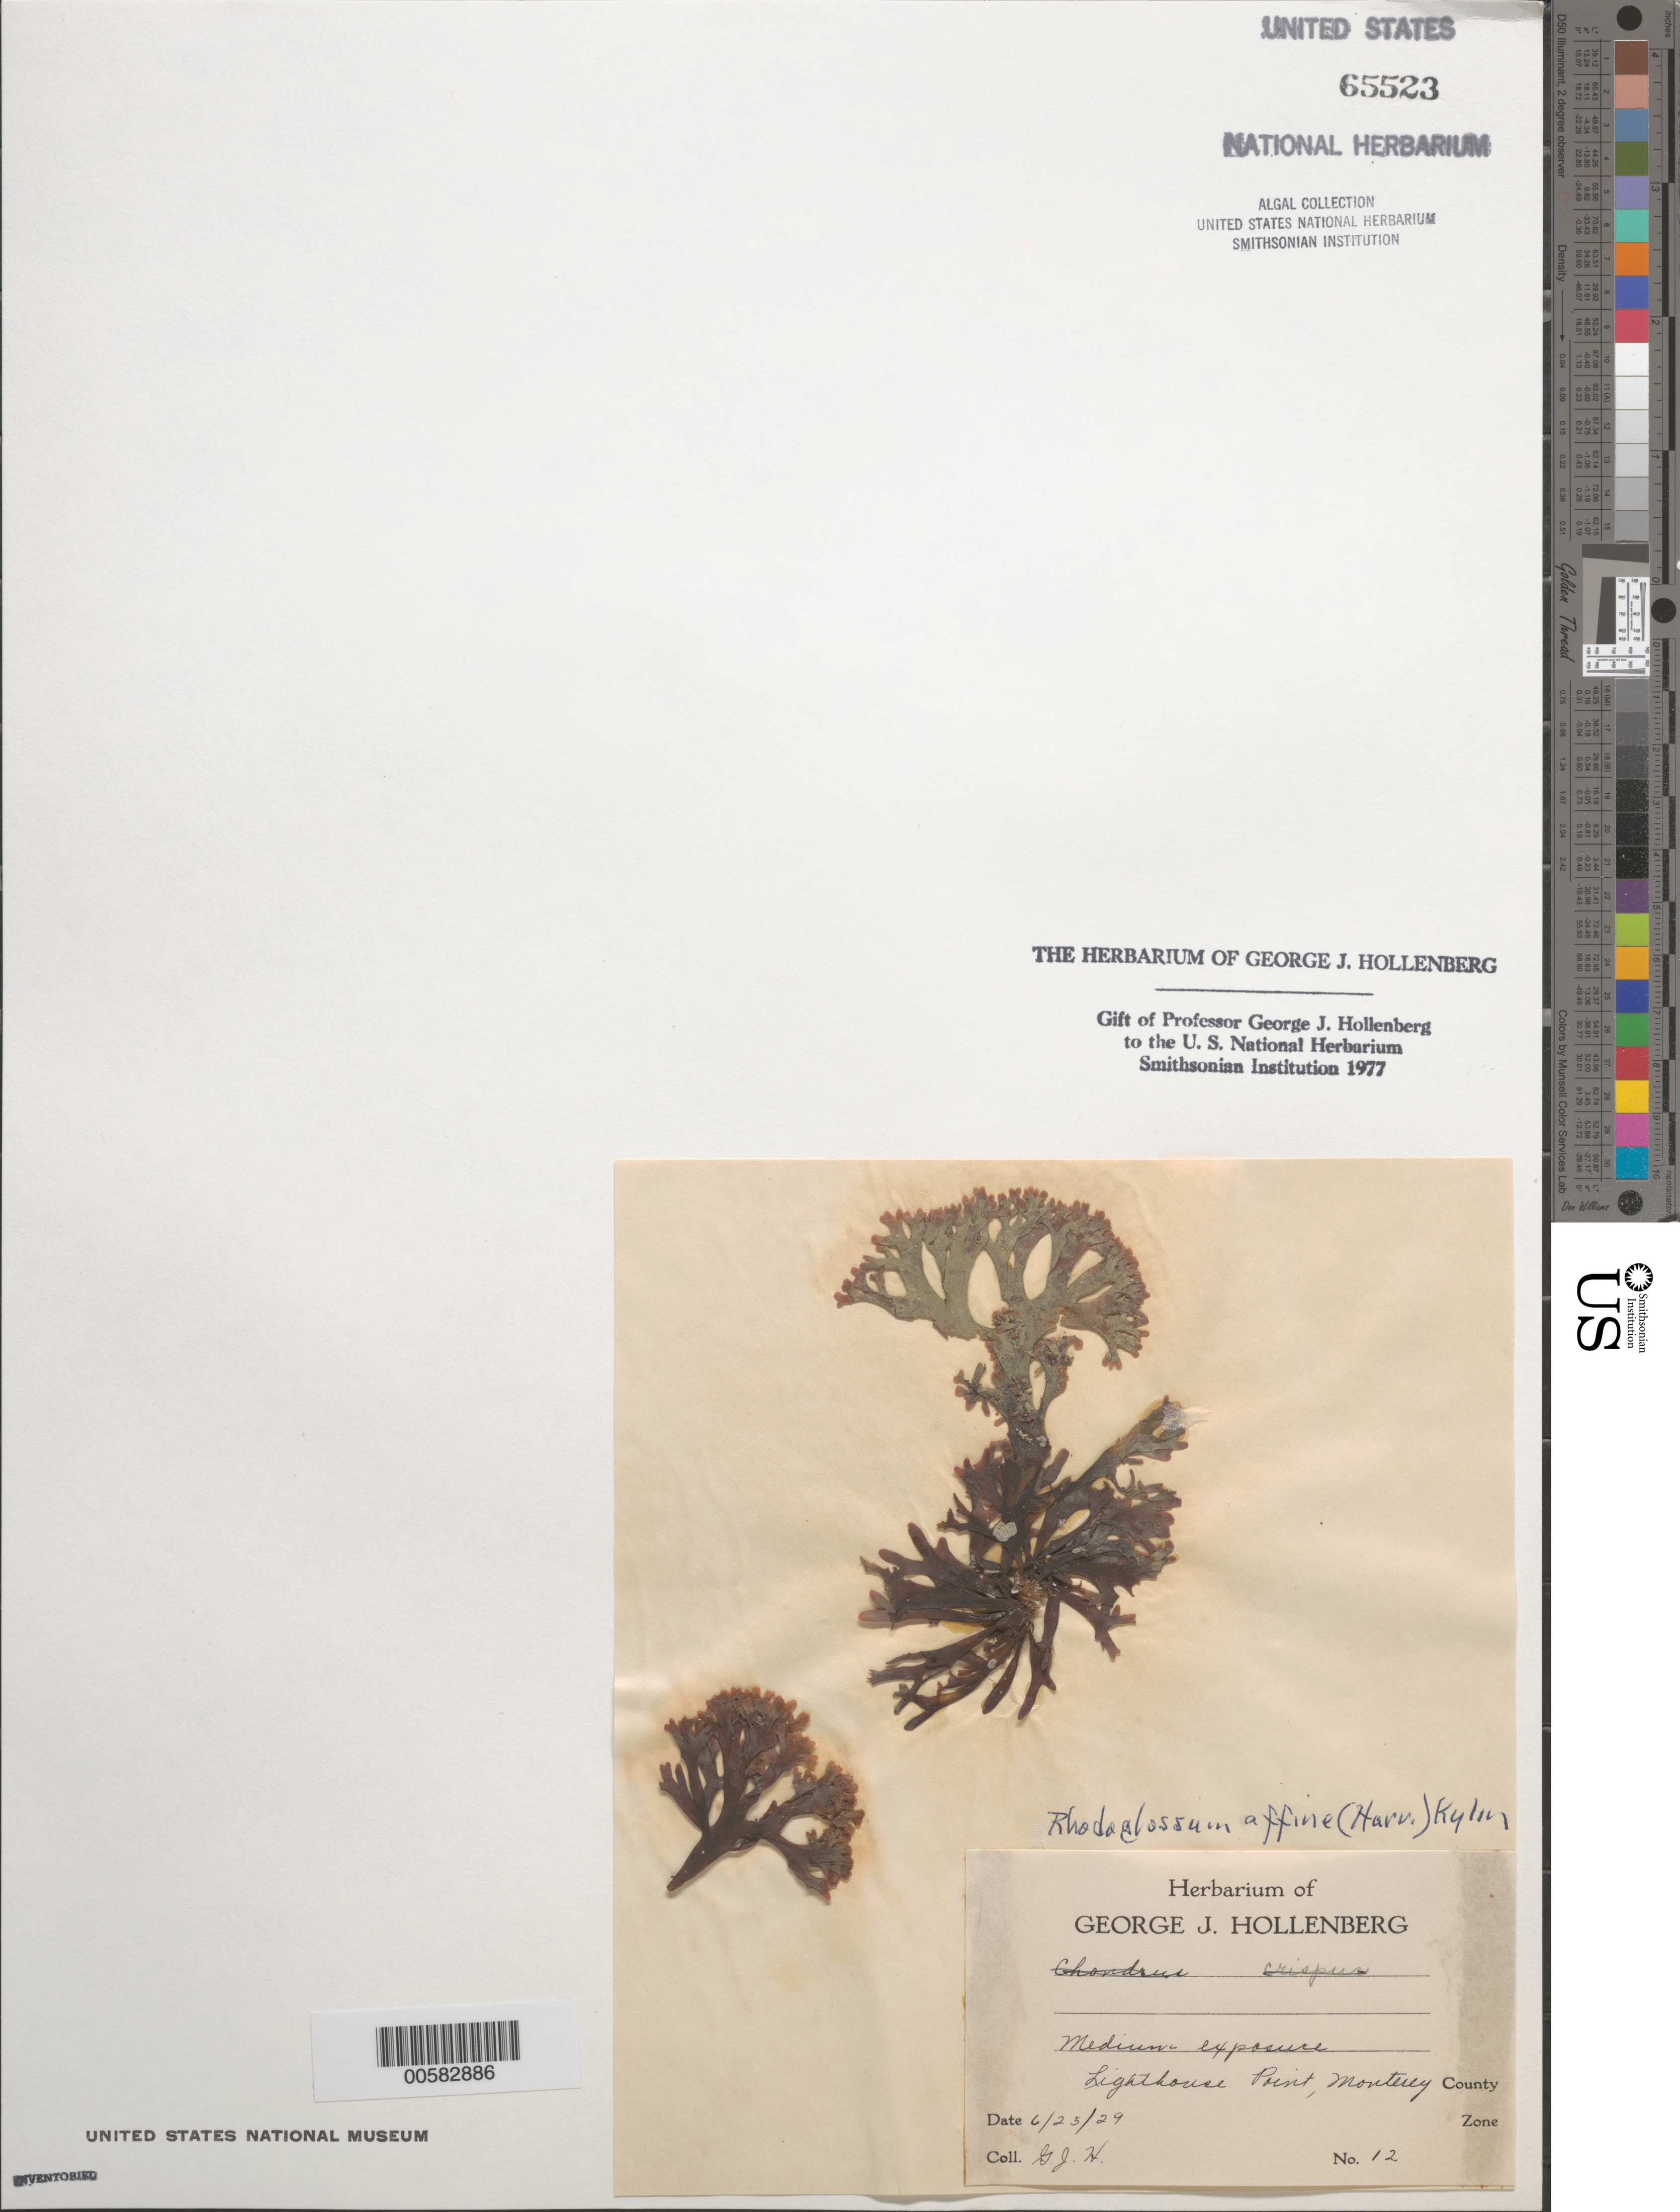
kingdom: Plantae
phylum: Rhodophyta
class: Florideophyceae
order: Gigartinales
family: Gigartinaceae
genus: Mazzaella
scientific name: Mazzaella affinis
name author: (Harvey) Fredericq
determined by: Algae name updating Project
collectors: G. Hollenberg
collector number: GJH 12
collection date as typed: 25 Jun 1929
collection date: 1929-06-25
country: United States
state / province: California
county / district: Monterey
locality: Lighthouse Point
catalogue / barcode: US 65523